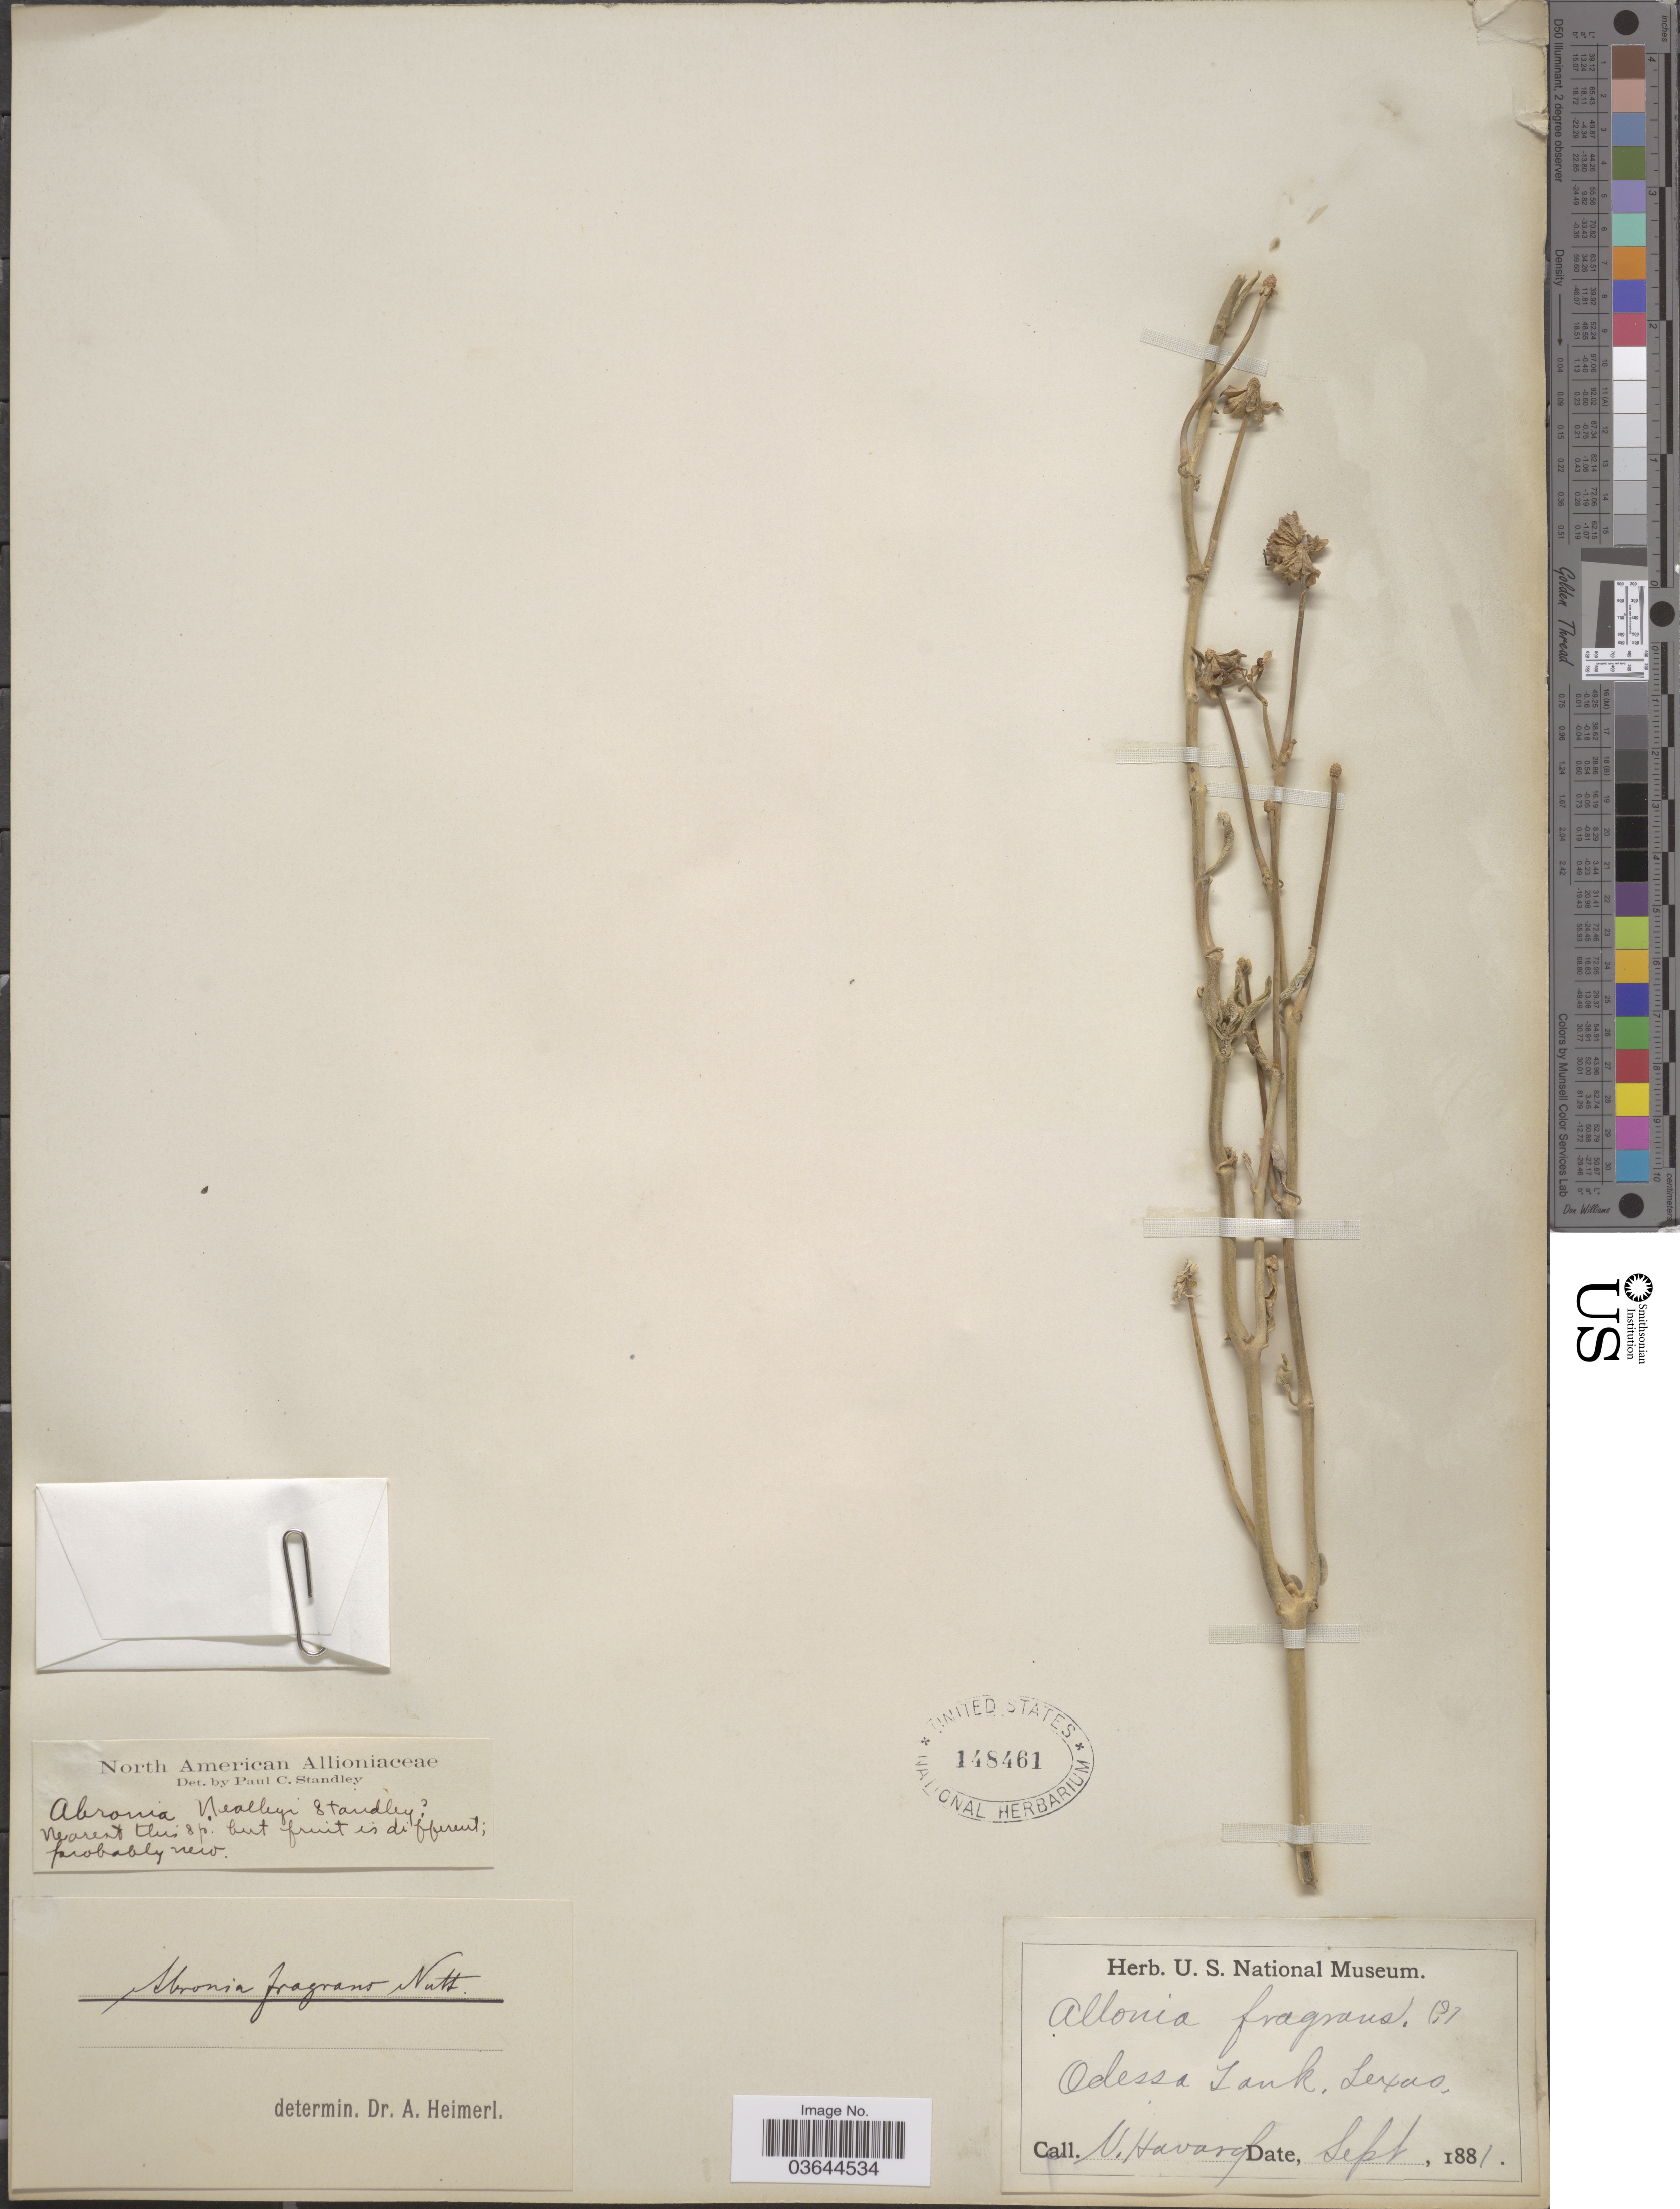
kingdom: Plantae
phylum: Tracheophyta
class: Magnoliopsida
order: Caryophyllales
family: Nyctaginaceae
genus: Abronia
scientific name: Abronia carletonii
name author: J.M. Coult. & Fisher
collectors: V. Havard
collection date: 1881-09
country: United States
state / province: Texas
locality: Odessa Tank.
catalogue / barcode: US 148461